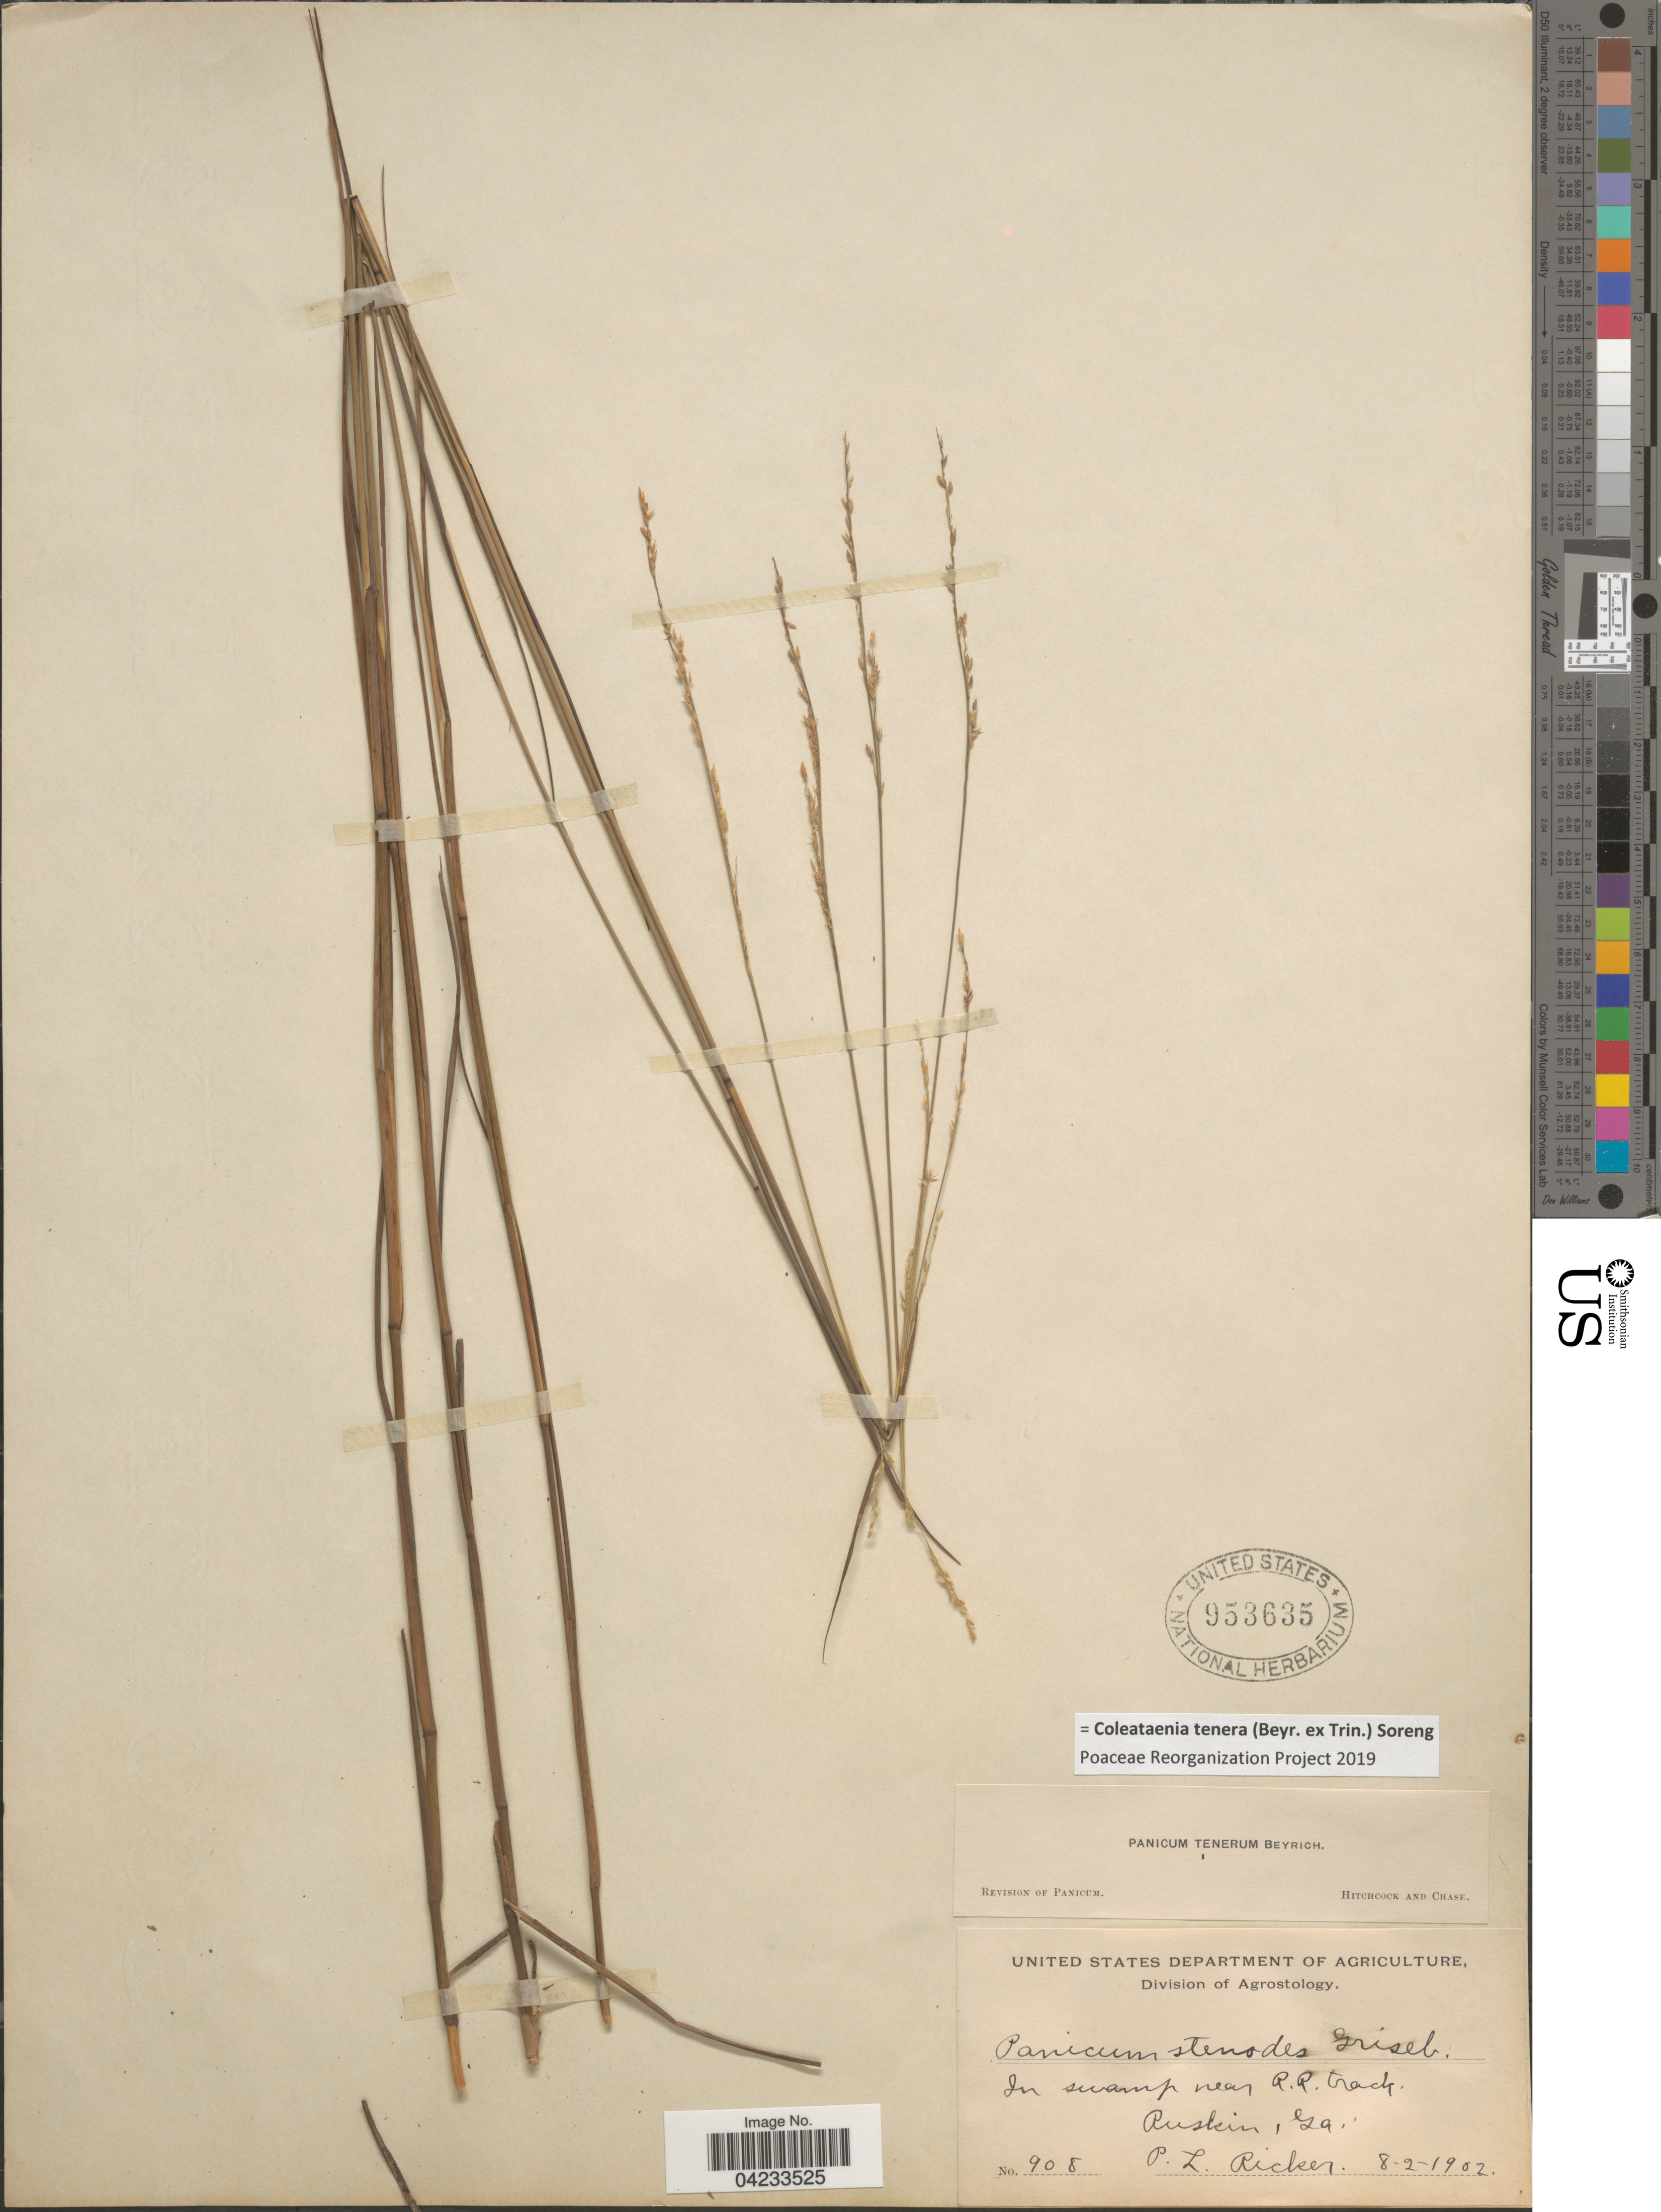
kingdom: Plantae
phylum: Tracheophyta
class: Liliopsida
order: Poales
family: Poaceae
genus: Coleataenia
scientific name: Coleataenia tenera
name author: (Beyr. ex Trin.) Soreng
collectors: P. Ricker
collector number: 908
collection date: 1902-02-08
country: United States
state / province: Georgia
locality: In swamp near R.R. track. Ruskin.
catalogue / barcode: US 953635